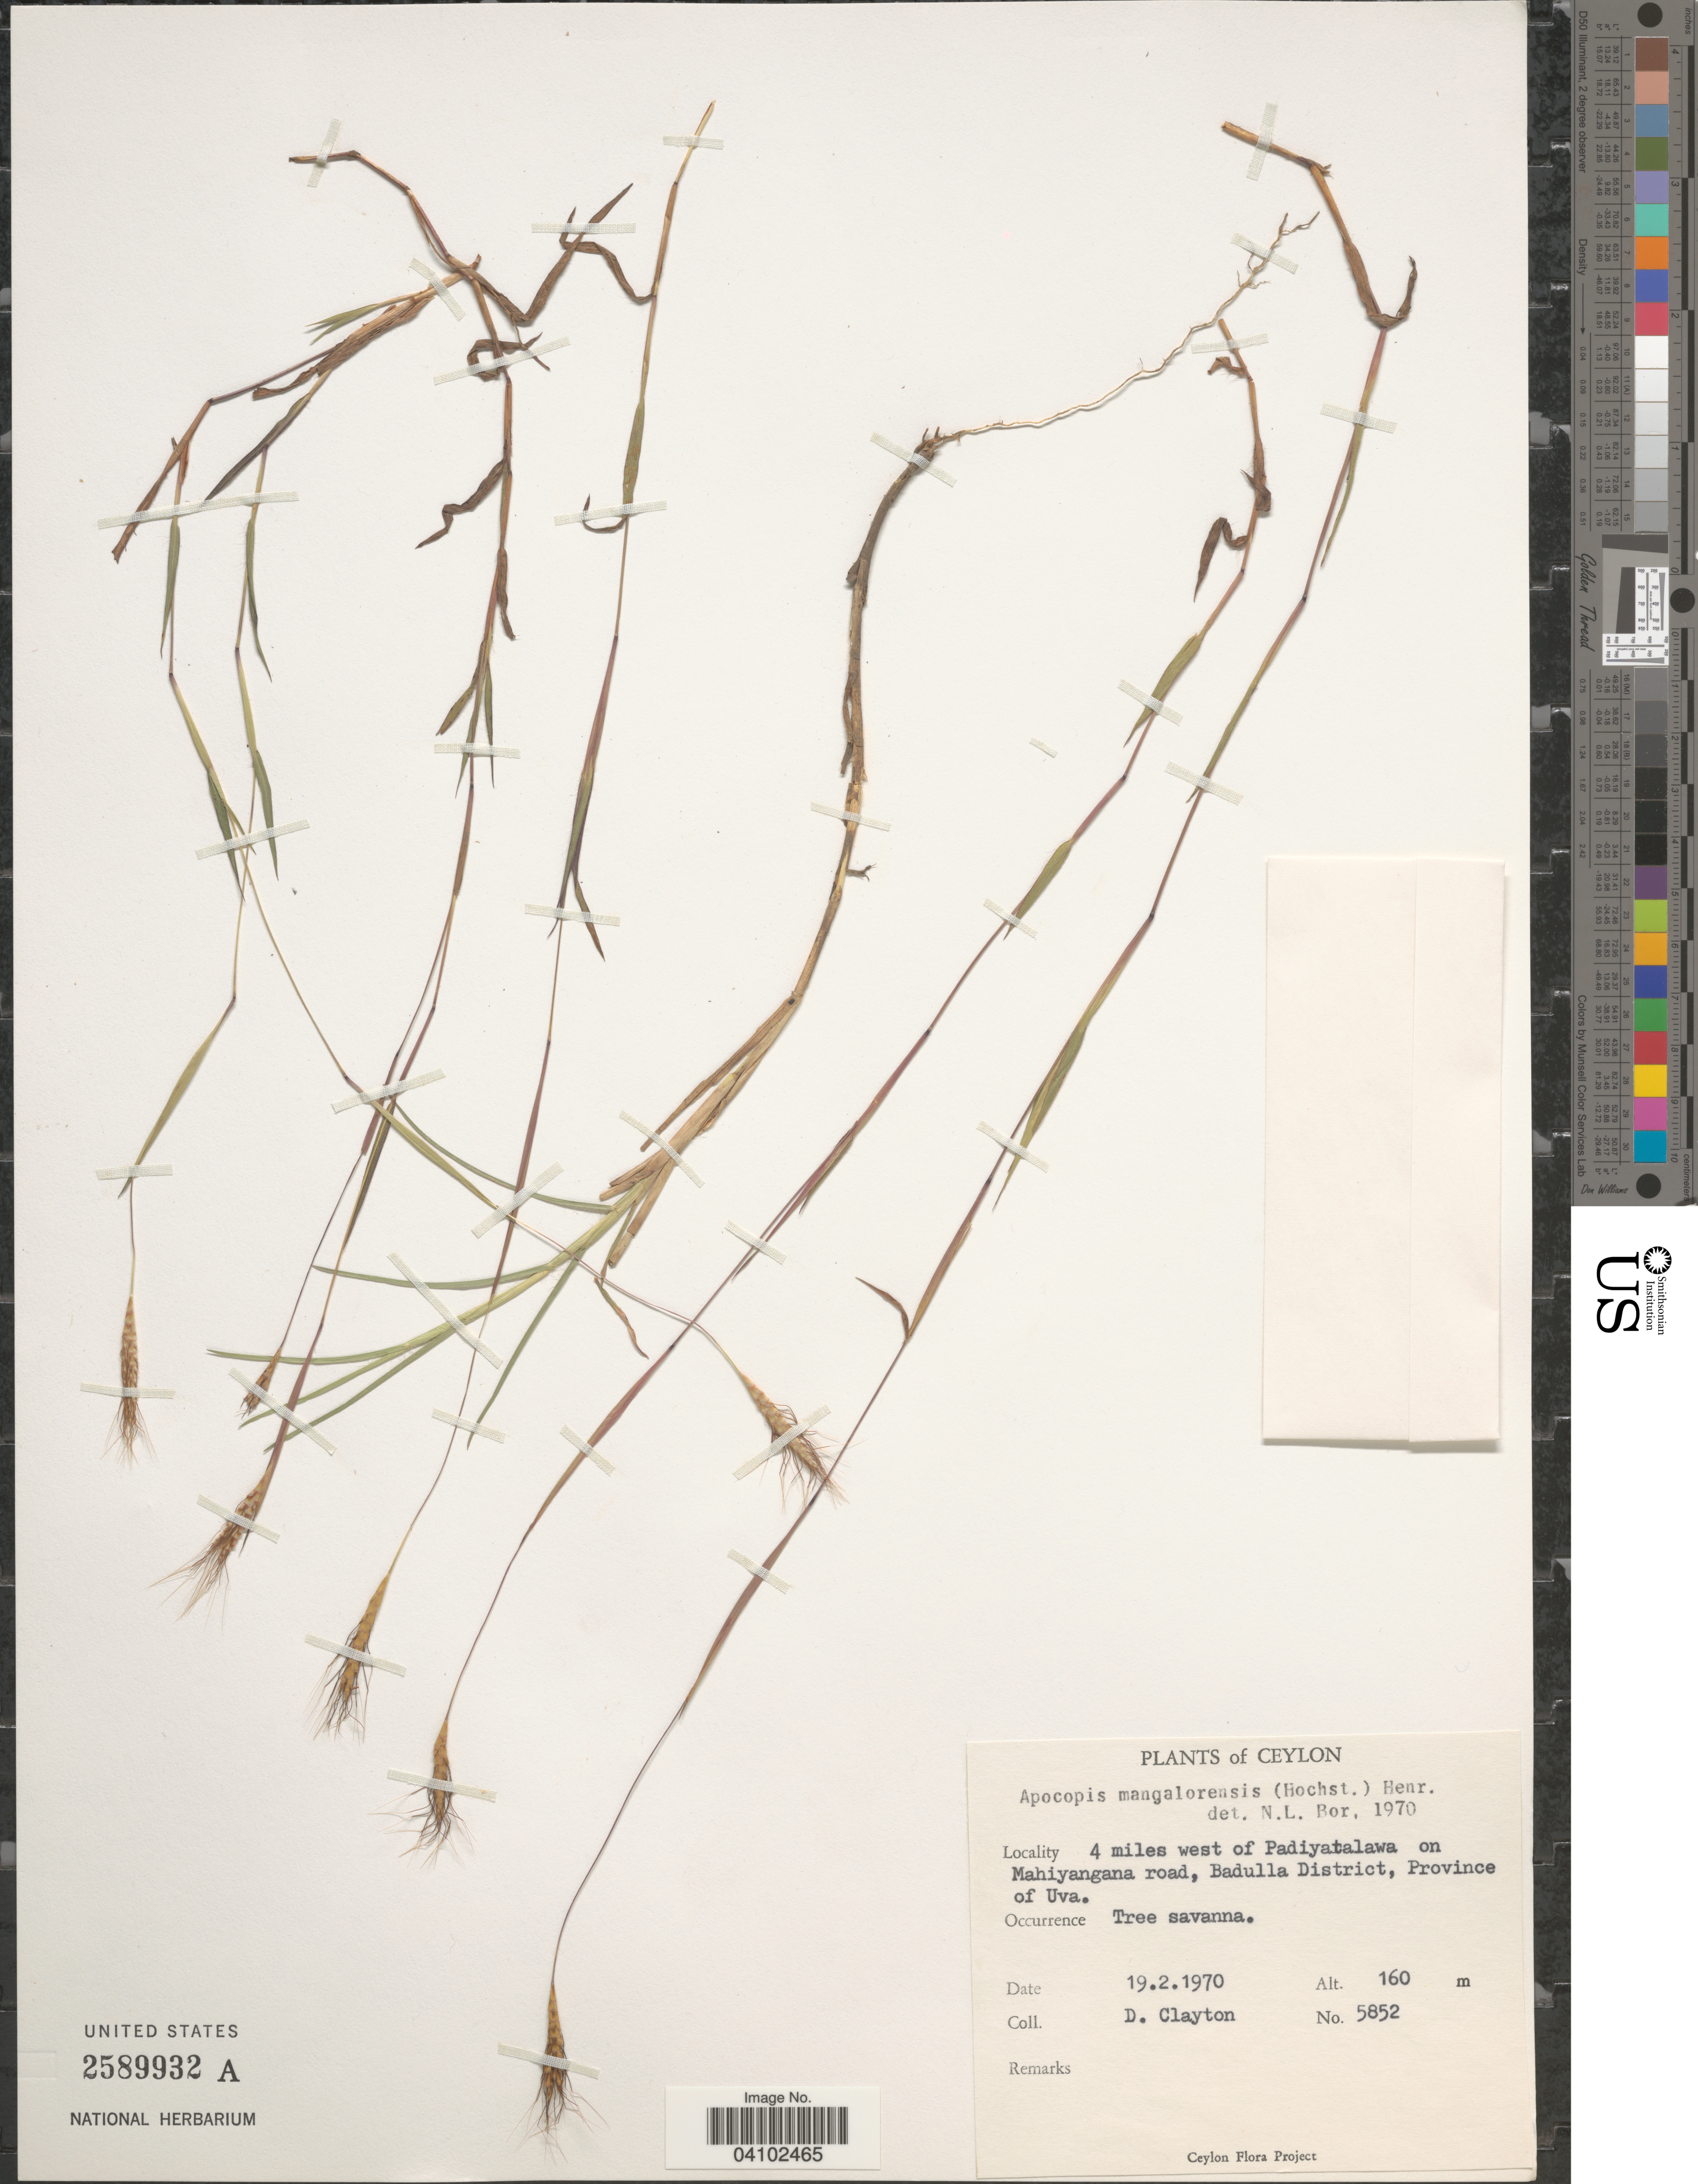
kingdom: Plantae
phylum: Tracheophyta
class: Liliopsida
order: Poales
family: Poaceae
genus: Apocopis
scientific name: Apocopis mangalorensis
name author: (Hochst. ex Steud.) Henr.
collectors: D. Clayton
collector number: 5852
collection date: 1970-02-19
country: Sri Lanka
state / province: Uva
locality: Ceylon. 4 miles west of Padiyatalawa on Mahiyangana road, Badulla District.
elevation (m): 160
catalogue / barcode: US 2589932A